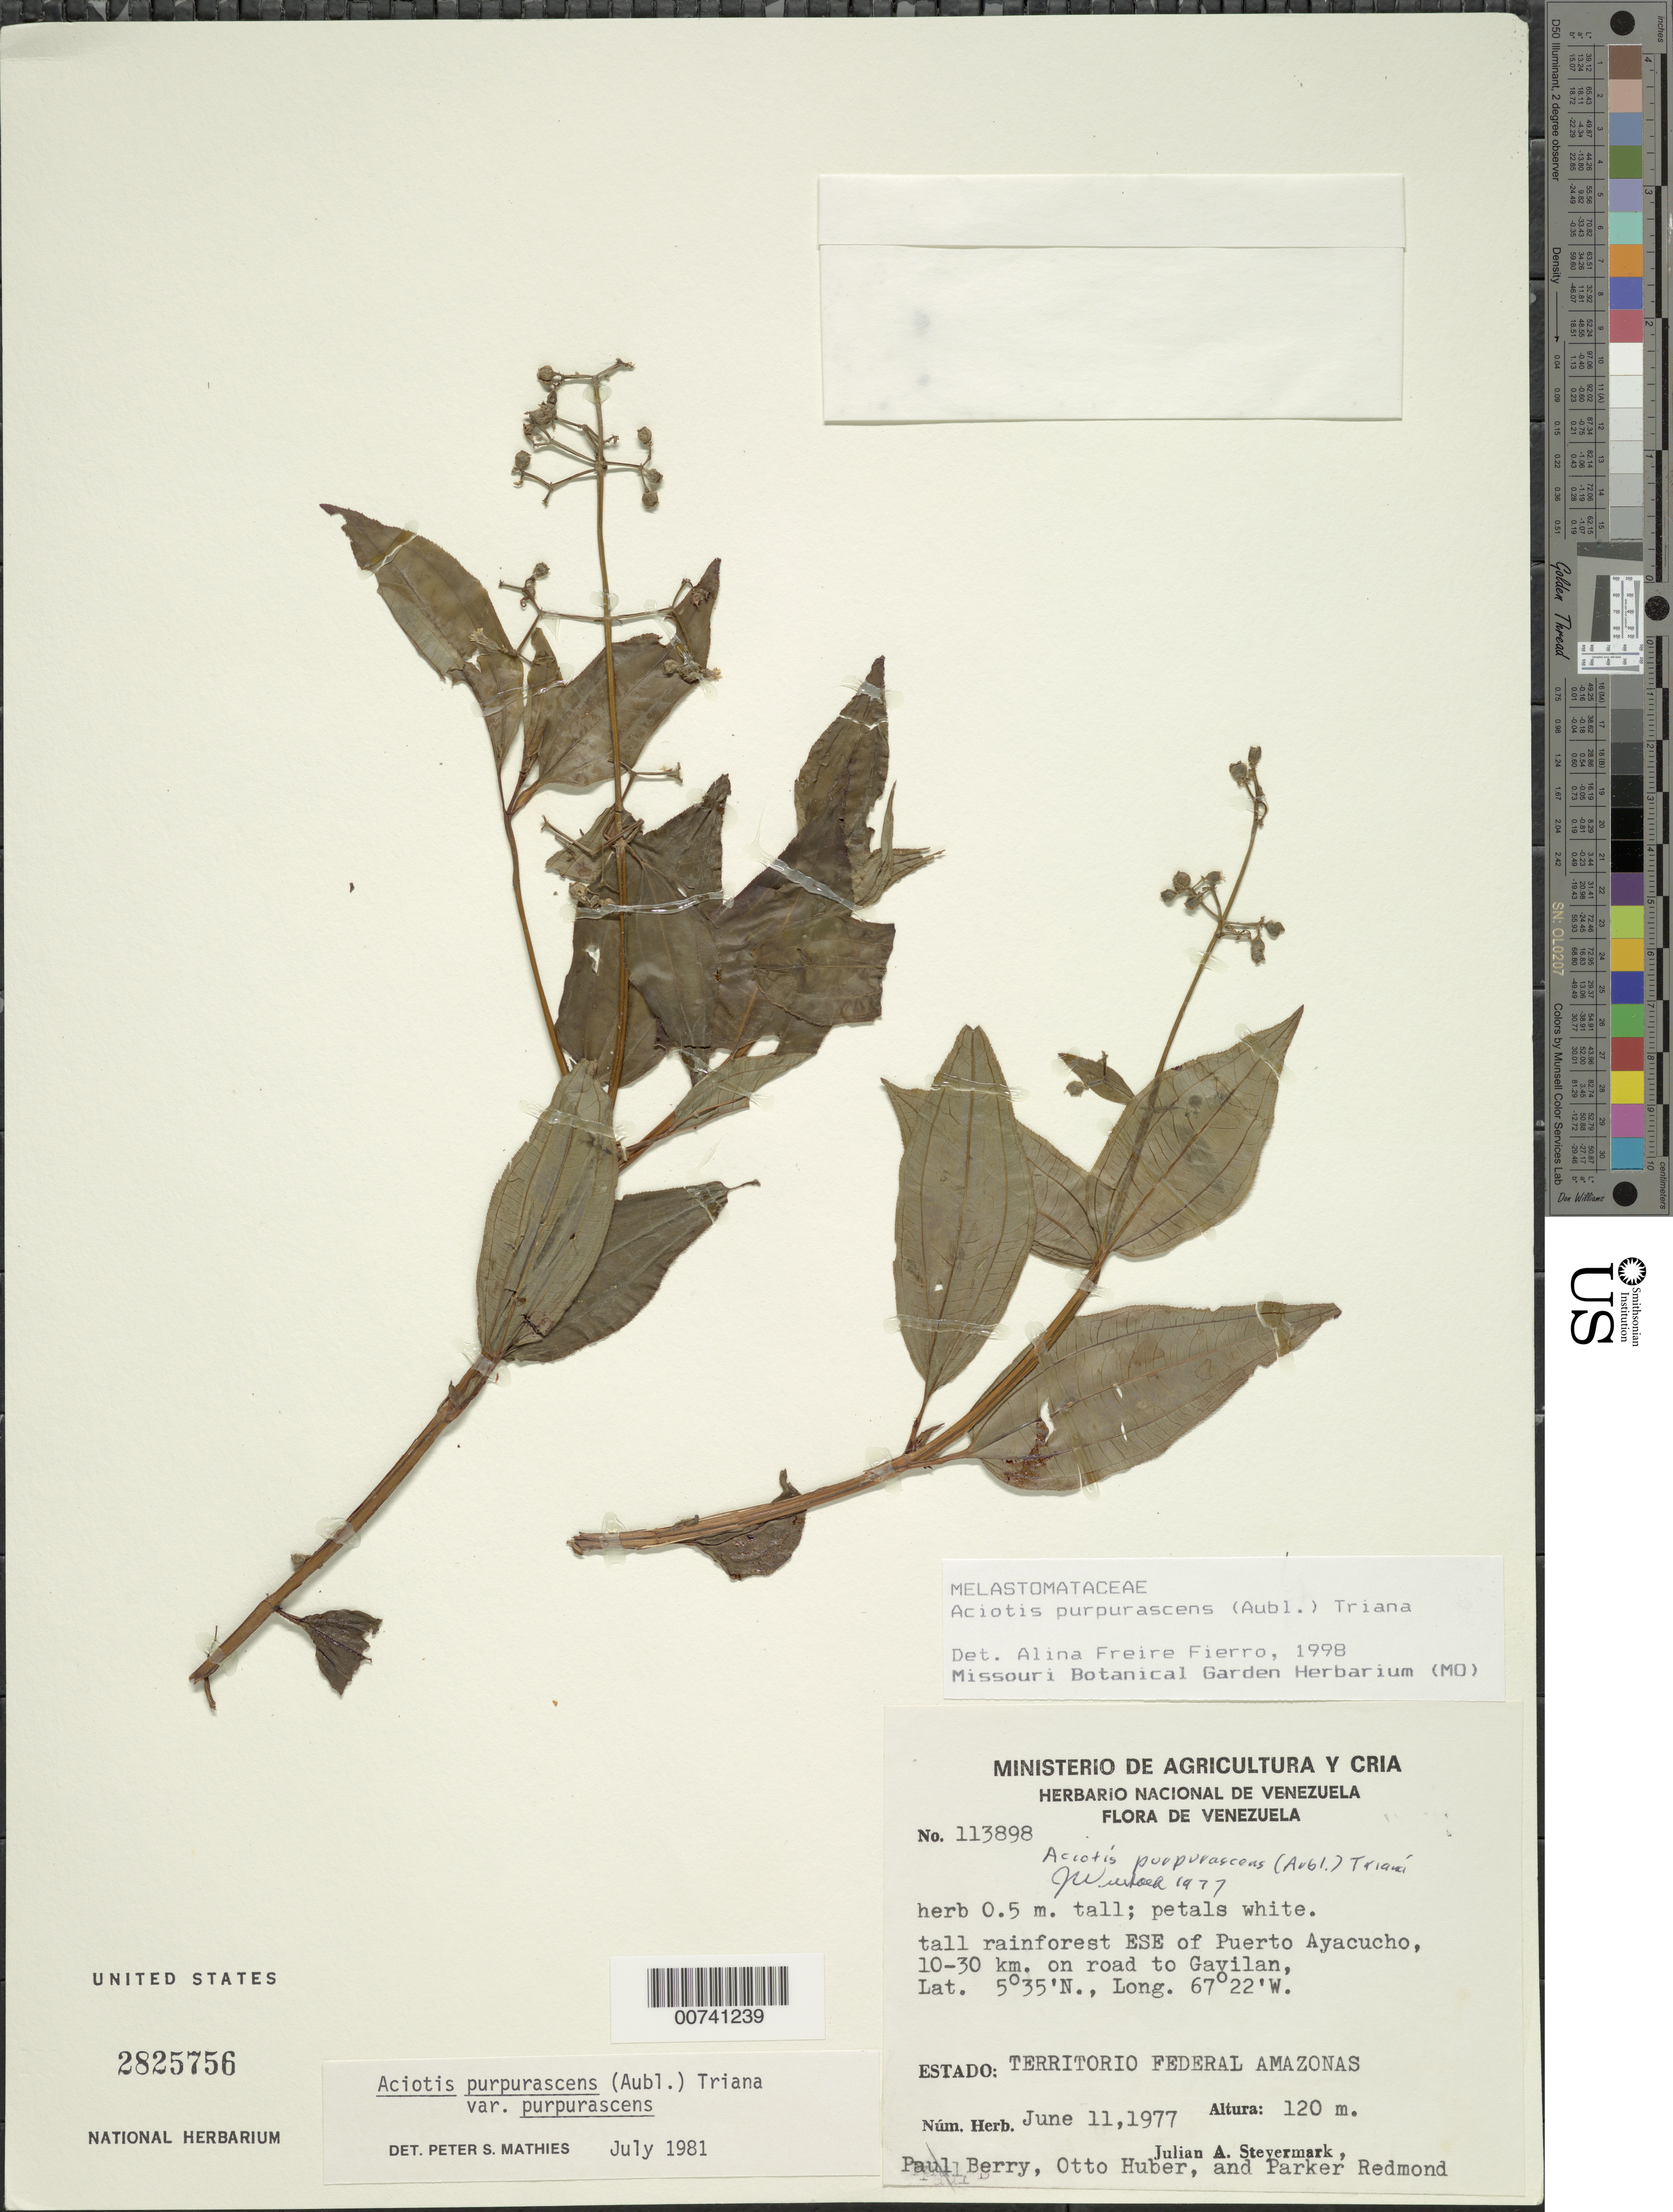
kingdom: Plantae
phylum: Tracheophyta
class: Magnoliopsida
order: Myrtales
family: Melastomataceae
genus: Aciotis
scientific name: Aciotis purpurascens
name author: (Aubl.) Triana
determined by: Freire-Fierro, A.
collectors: J. Steyermark, P. Berry, O. Huber & P. Redmond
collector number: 113898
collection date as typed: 11-Jun-77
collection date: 1977-06-11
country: Venezuela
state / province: Amazonas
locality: Puerto Ayacucho, ESE of, 10-30 km on road to Gavilán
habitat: Tall rainforest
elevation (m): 120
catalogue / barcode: US 2825756